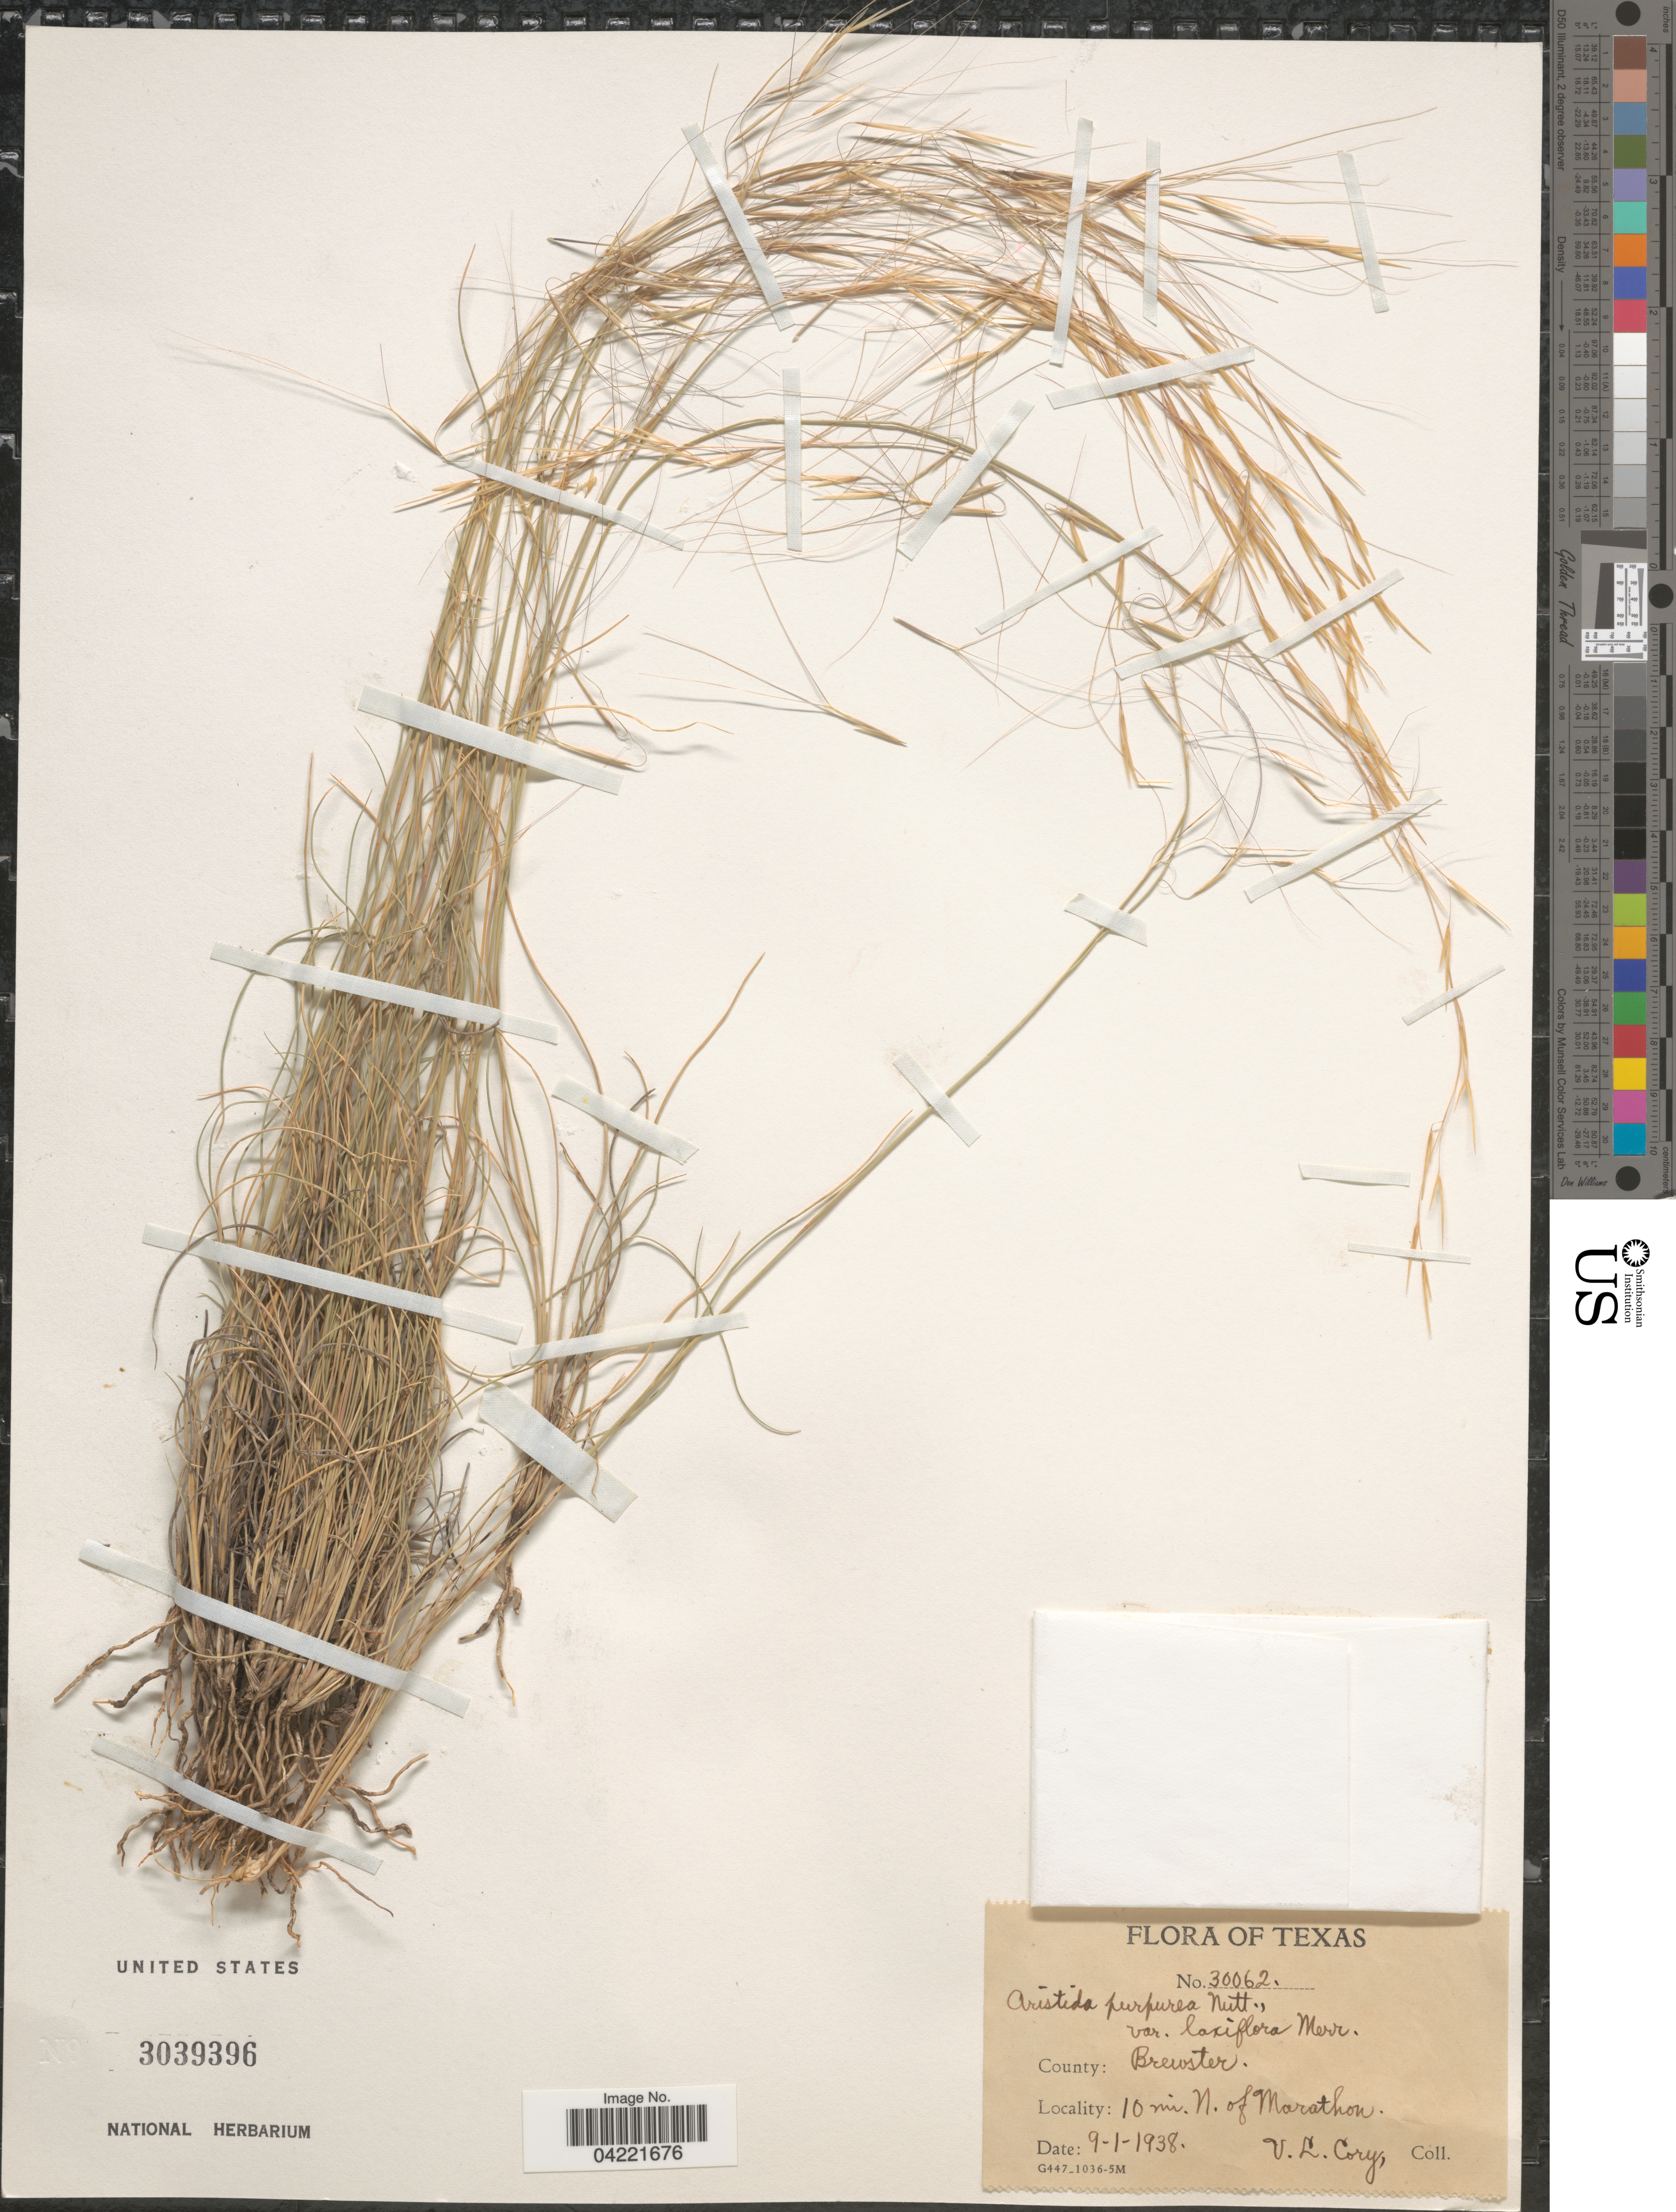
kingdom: Plantae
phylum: Tracheophyta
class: Liliopsida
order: Poales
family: Poaceae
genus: Aristida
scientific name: Aristida purpurea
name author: Nutt.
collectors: V. Cory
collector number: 30062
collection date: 1938-09-01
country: United States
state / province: Texas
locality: County: Brewster. 10 mi. N. of Marathon.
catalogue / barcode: US 3039396